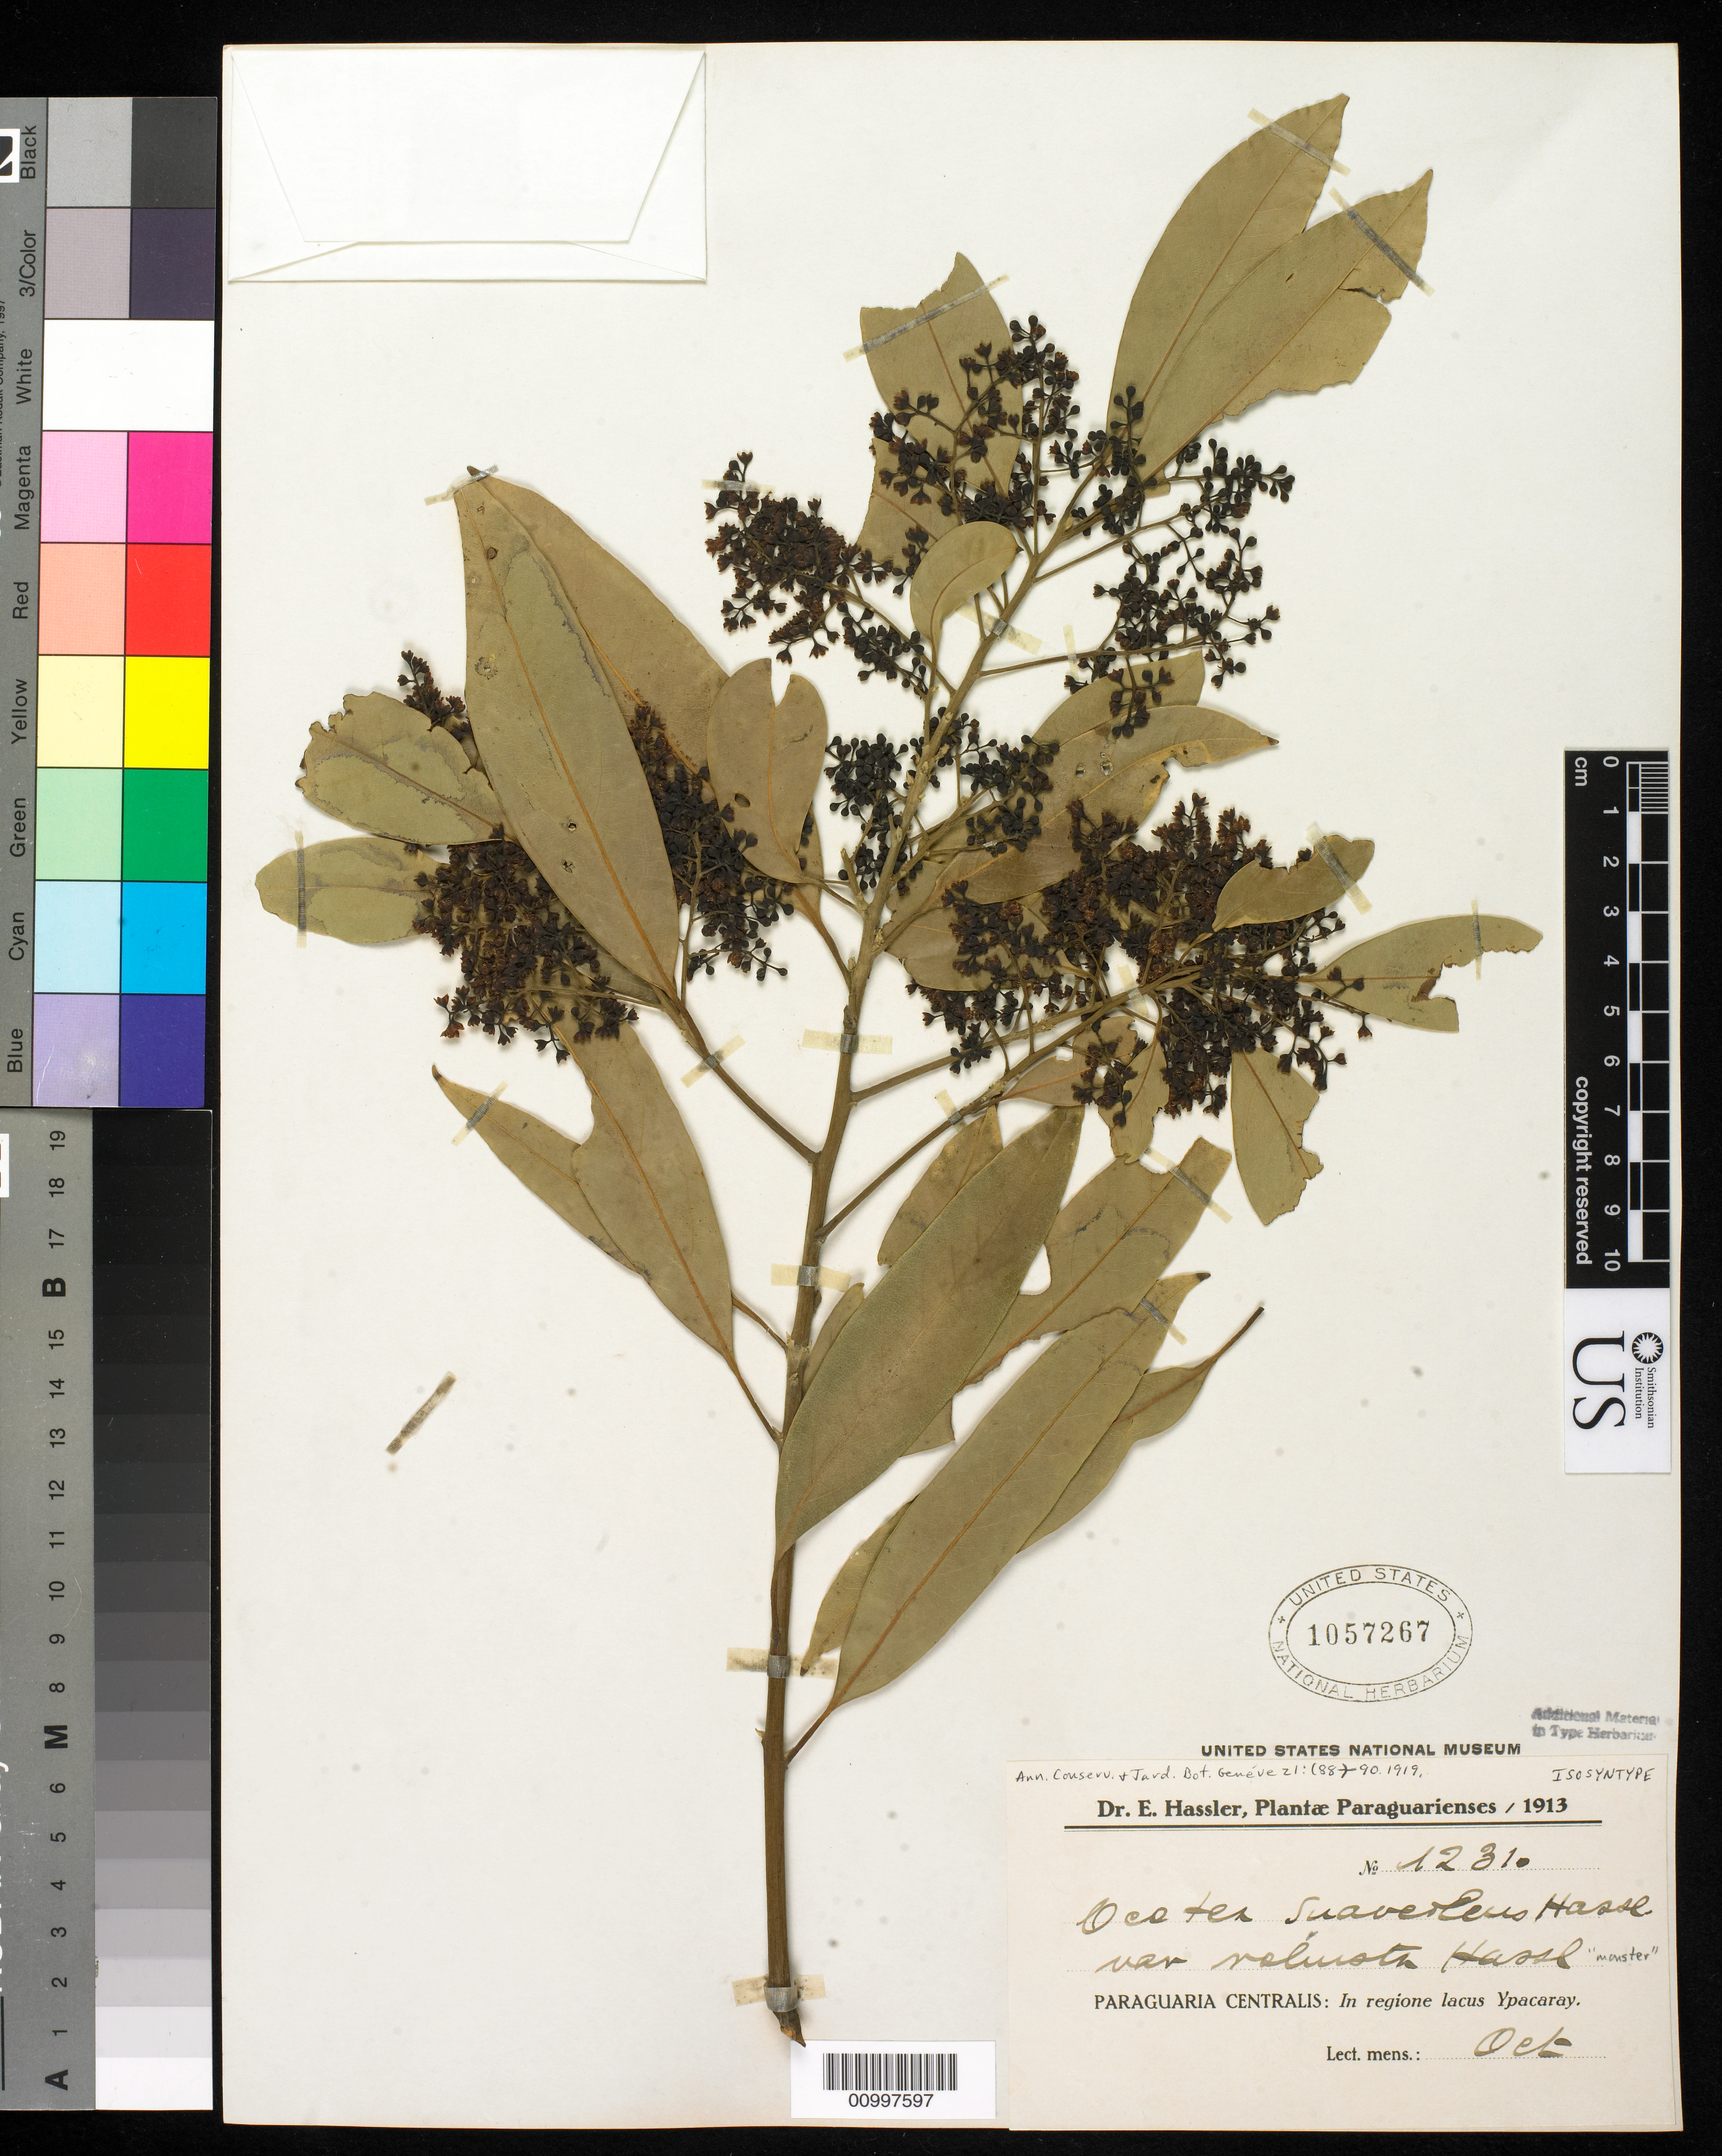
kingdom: Plantae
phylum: Tracheophyta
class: Magnoliopsida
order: Laurales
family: Lauraceae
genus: Ocotea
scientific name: Ocotea suaveolens var. robusta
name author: Hassl.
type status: Isosyntype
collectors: E. Hassler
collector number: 1231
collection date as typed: Oct 1913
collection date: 1913-10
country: Paraguay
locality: Paraguaria centralis: in regione lacus Ypacaray.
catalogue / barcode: US 1057267